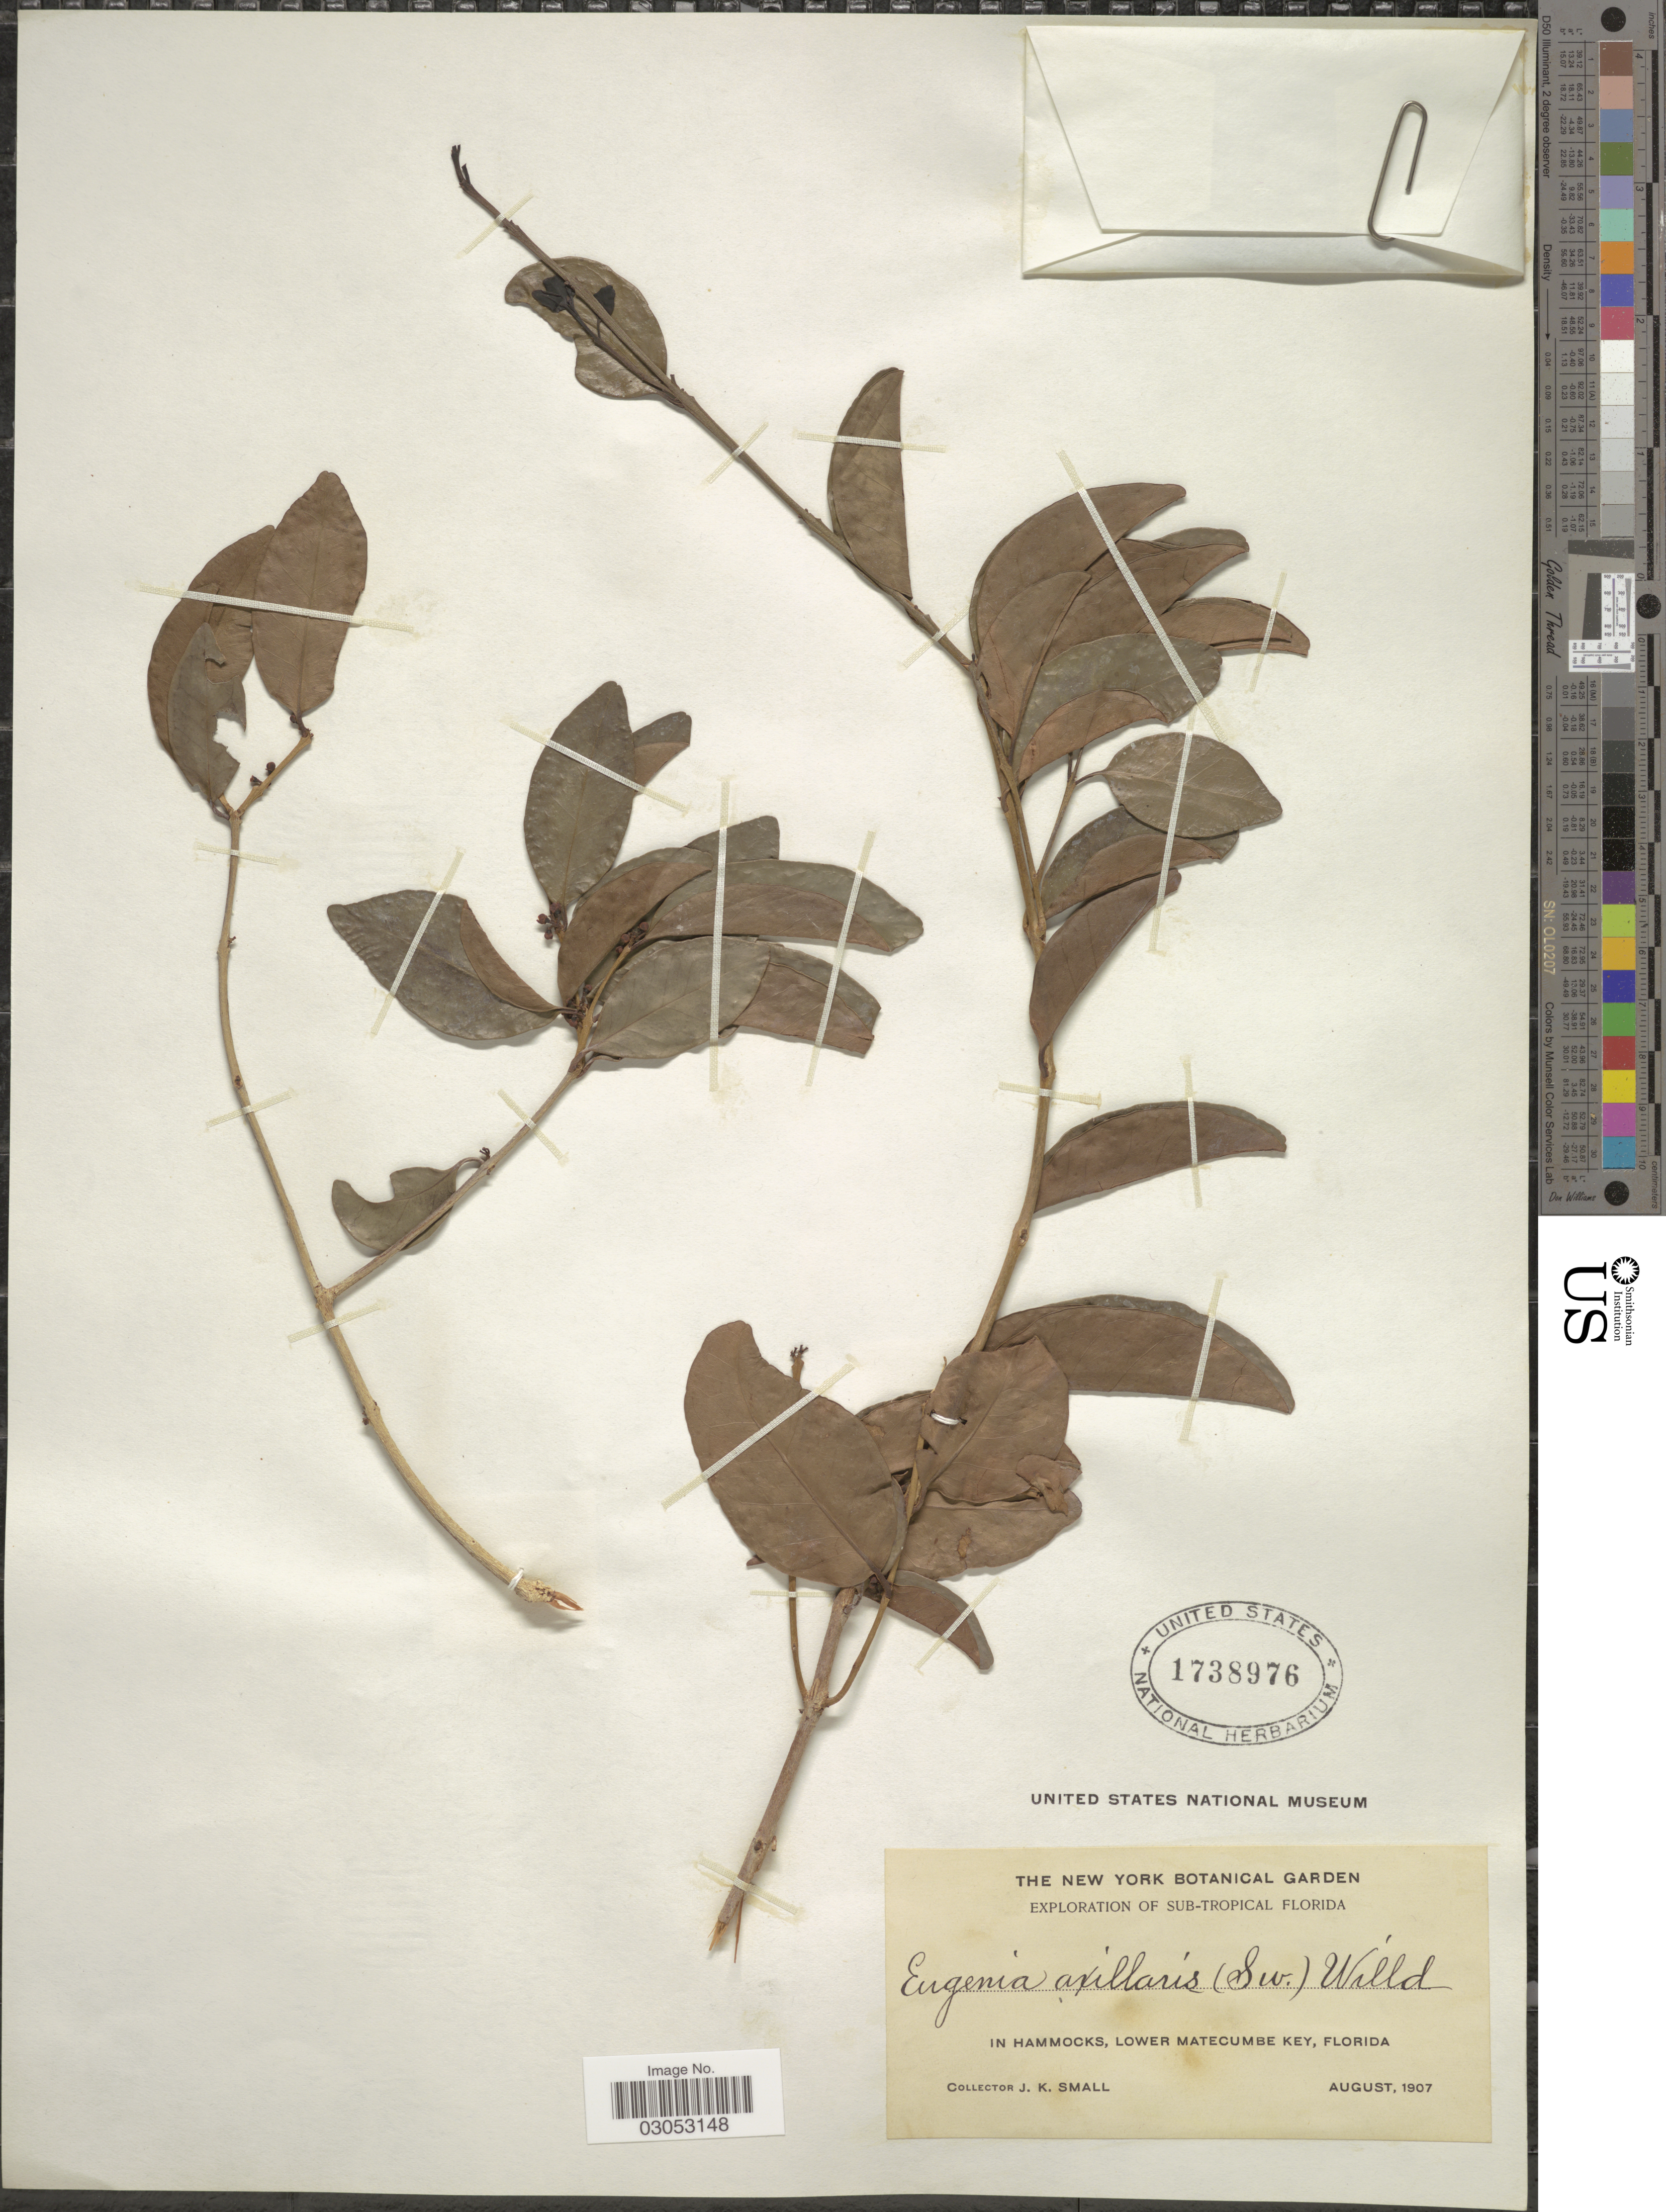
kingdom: Plantae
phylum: Tracheophyta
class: Magnoliopsida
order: Myrtales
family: Myrtaceae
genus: Eugenia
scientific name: Eugenia axillaris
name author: (Sw.) Willd.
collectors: J. K. Small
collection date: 1907-08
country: United States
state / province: Florida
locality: Sub-Tropical Florida, In hammocks, Lower Matecumbee Key.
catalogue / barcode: US 1738976